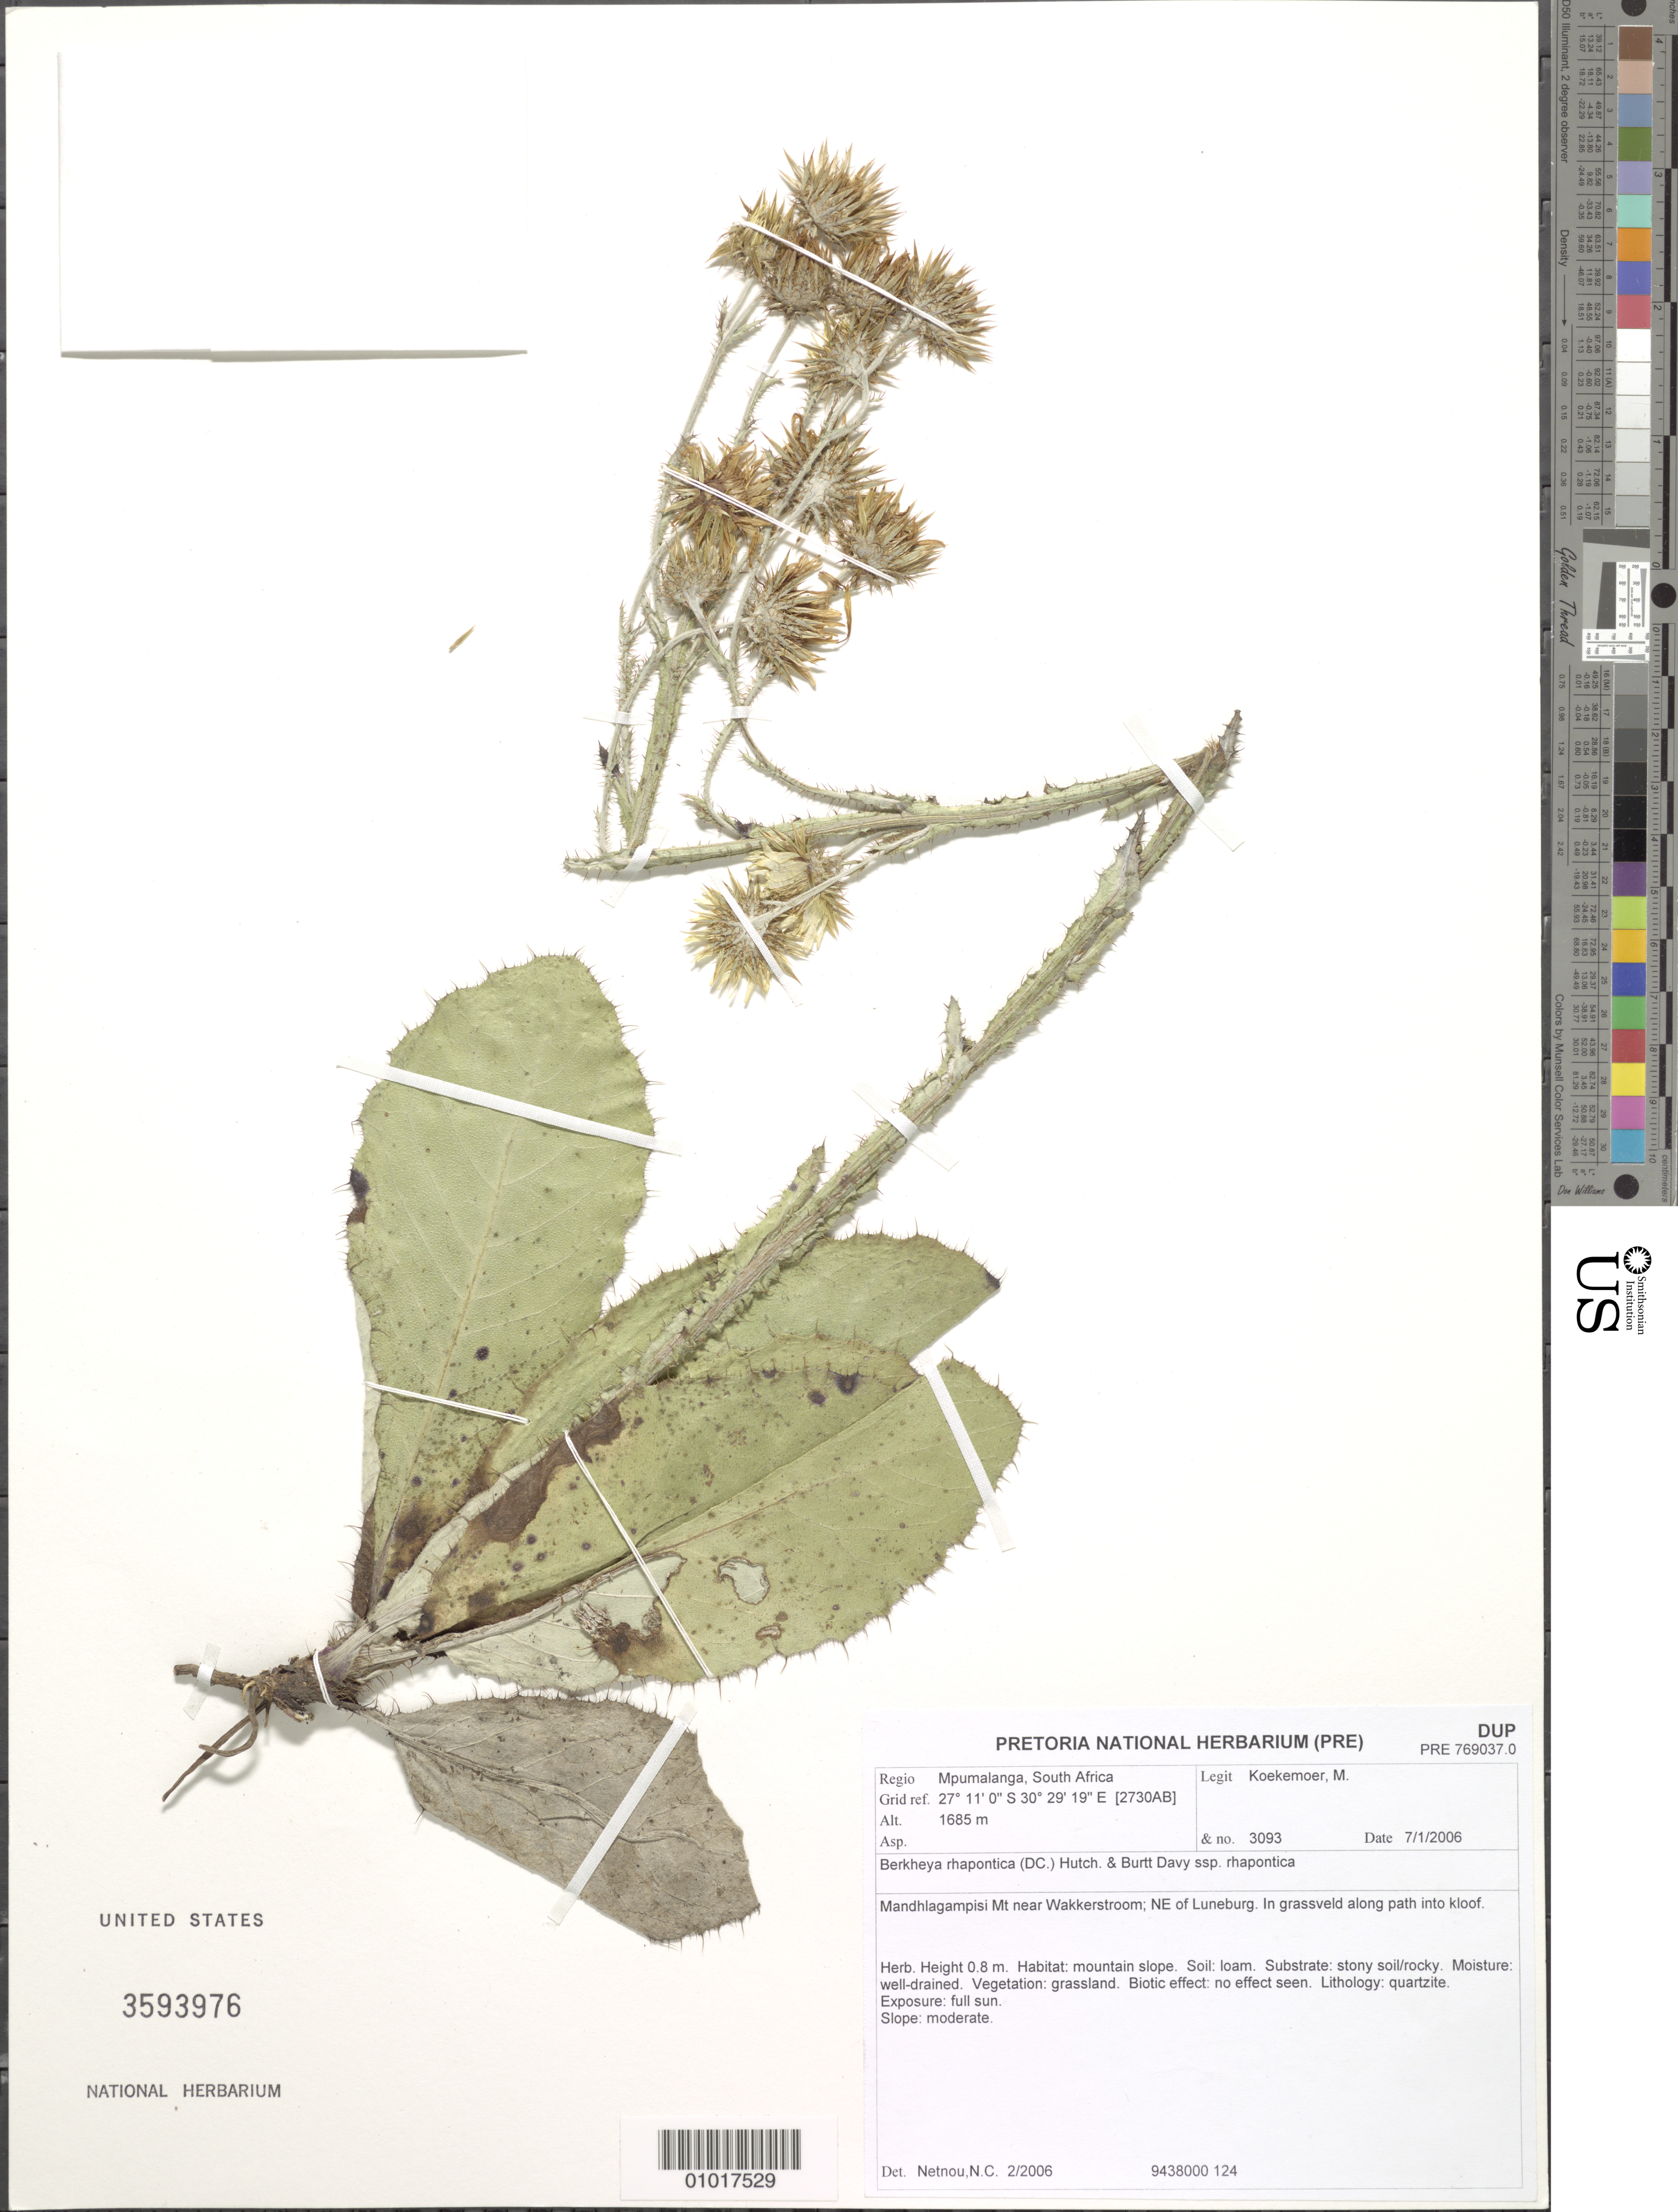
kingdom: Plantae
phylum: Tracheophyta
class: Magnoliopsida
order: Asterales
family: Asteraceae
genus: Berkheya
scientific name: Berkheya rhapontica subsp. rhapontica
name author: (DC.) Hutch. & Burtt Davy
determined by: Netnou, N. C.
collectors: M. Koekemoer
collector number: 3093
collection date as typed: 7 January 2006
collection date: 2006-01-07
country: South Africa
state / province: Mpumalanga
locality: Mandhlagampisi Mt. near Wakkerstroom; NE of Luneburg. In grassveld along path into kloof.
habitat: Mountain slope. Soil: loam. Substrate: stony soil/rocky. Moisture: well-drained. Vegetation: grassland. Biotic effect: no effect seen…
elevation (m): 1685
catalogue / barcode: US 3593976